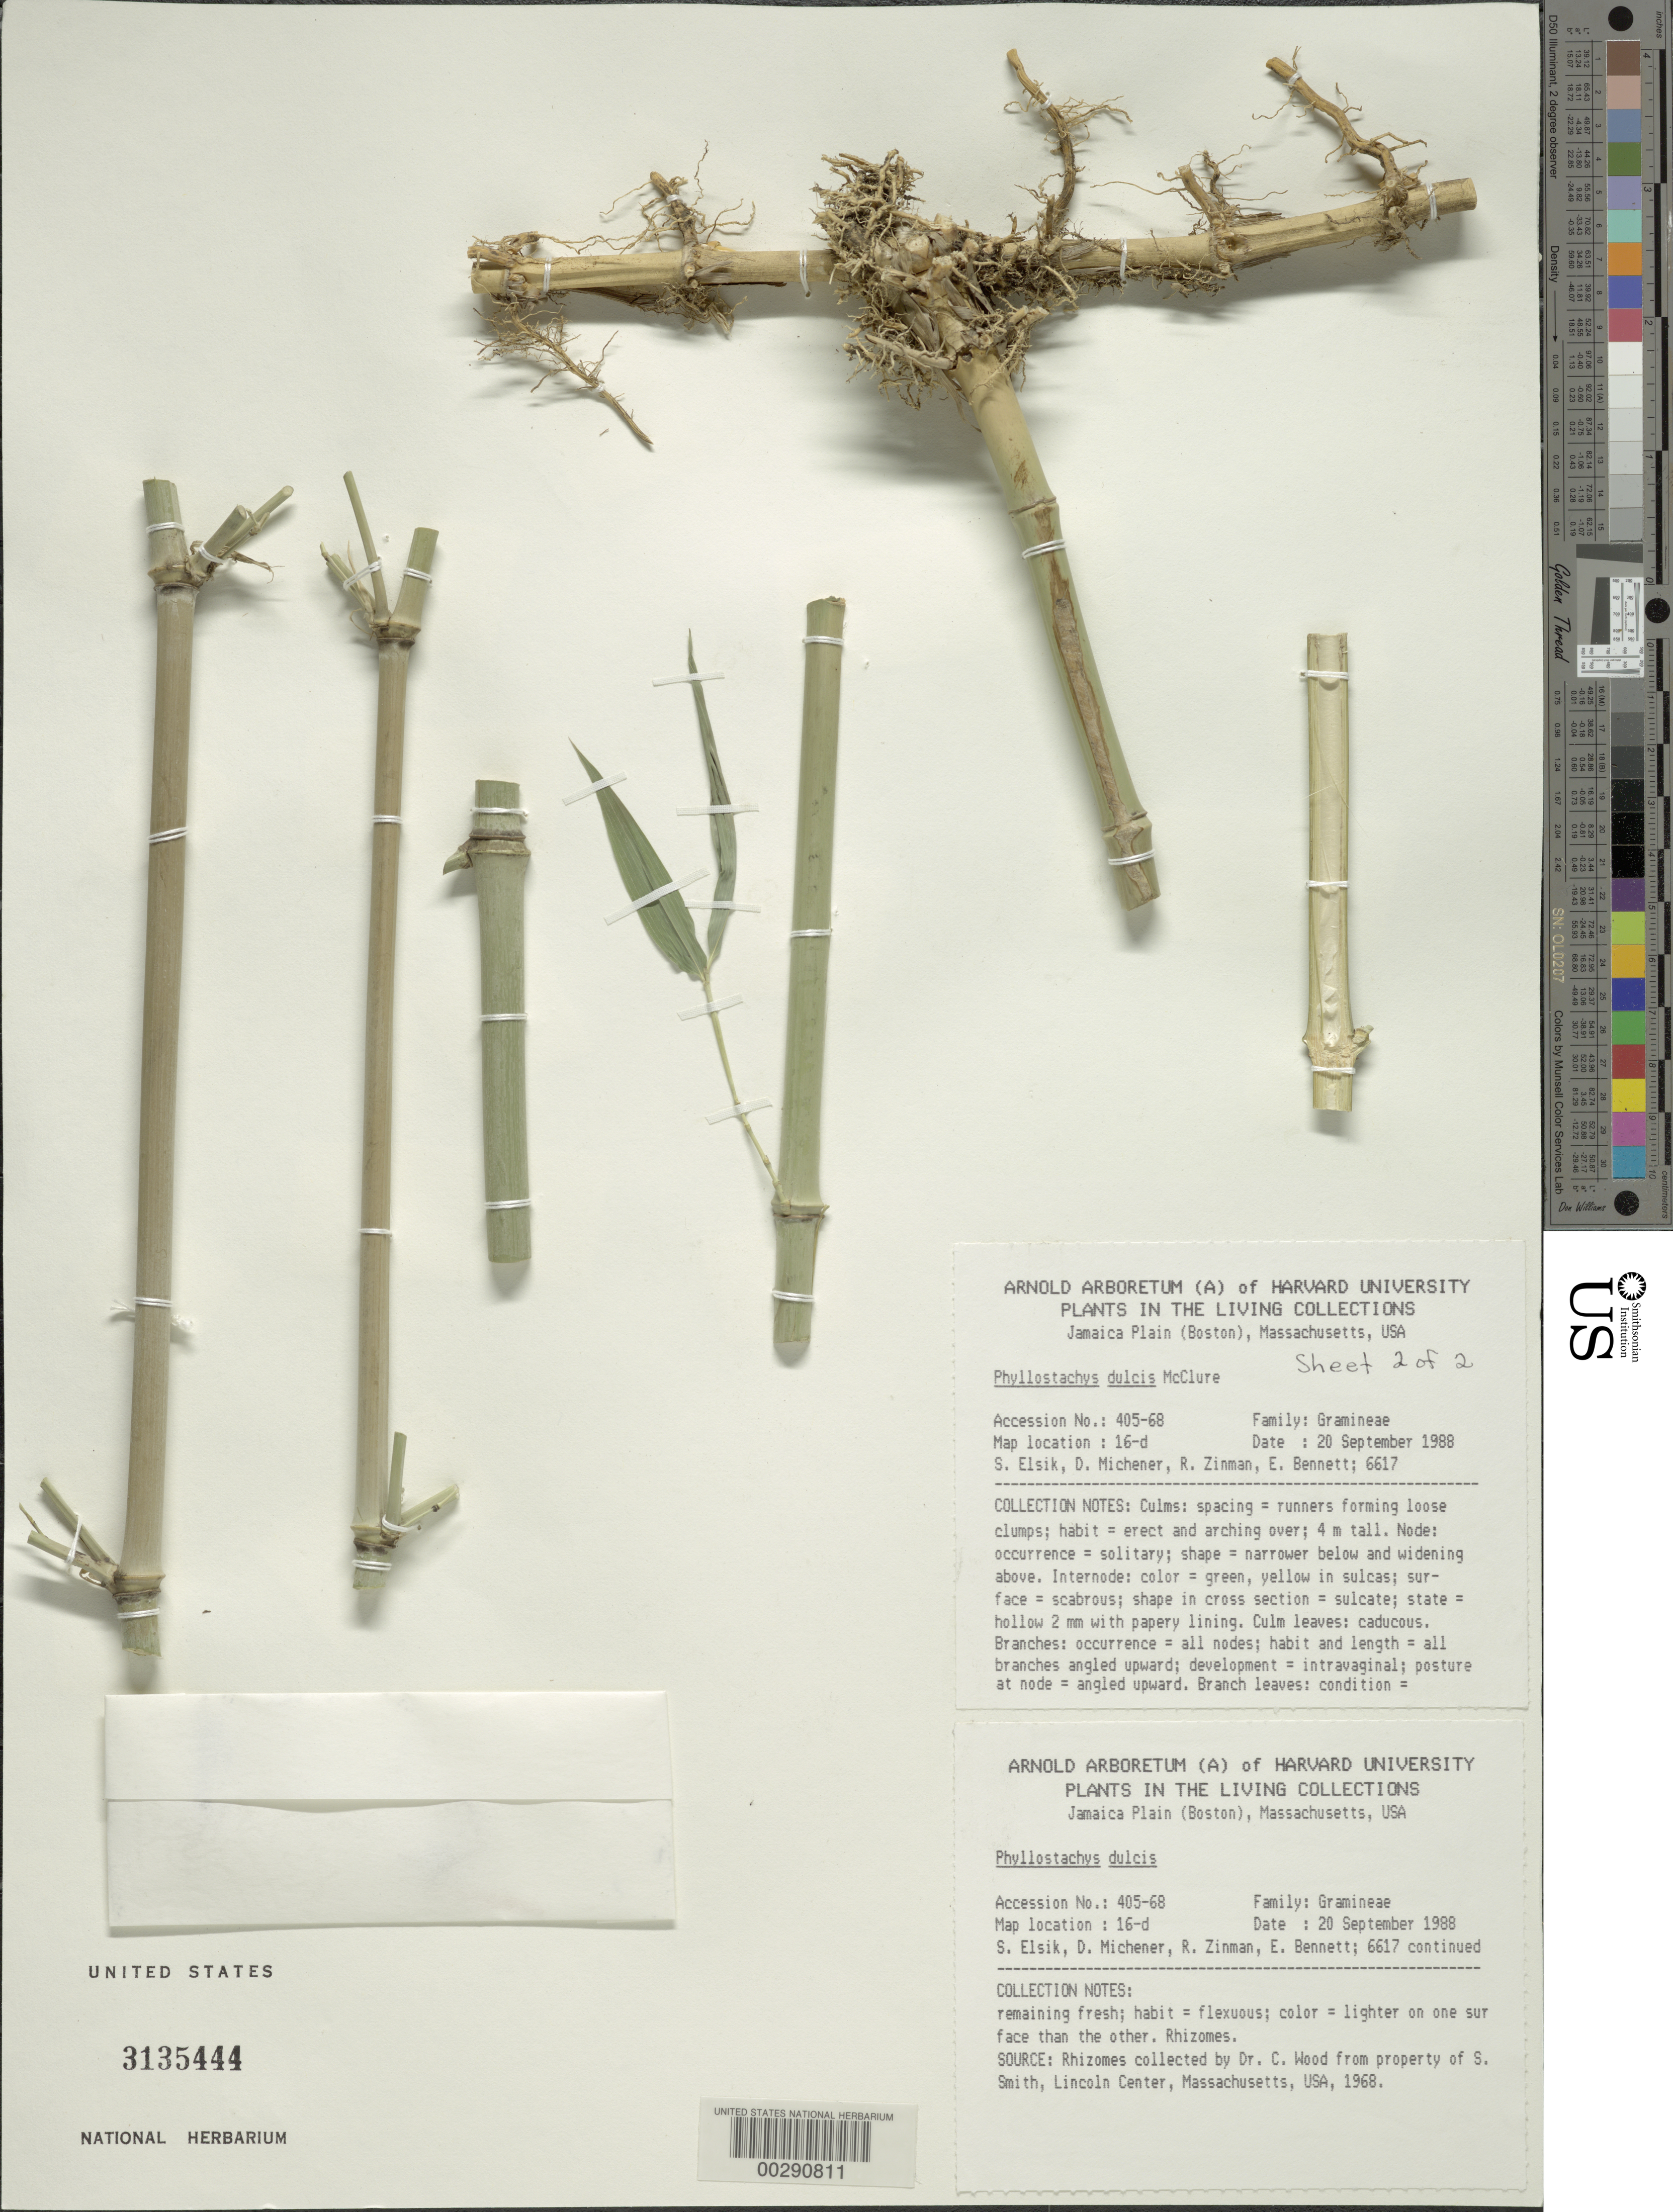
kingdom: Plantae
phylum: Tracheophyta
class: Liliopsida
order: Poales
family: Poaceae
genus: Phyllostachys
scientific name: Phyllostachys dulcis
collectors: S. Elsik, D. Michener, R. Zinman & E. Bennett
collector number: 6617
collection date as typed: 20 Sep 1988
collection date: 1988-09-20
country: United States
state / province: Florida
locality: Southern Florida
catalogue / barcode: US 3135444